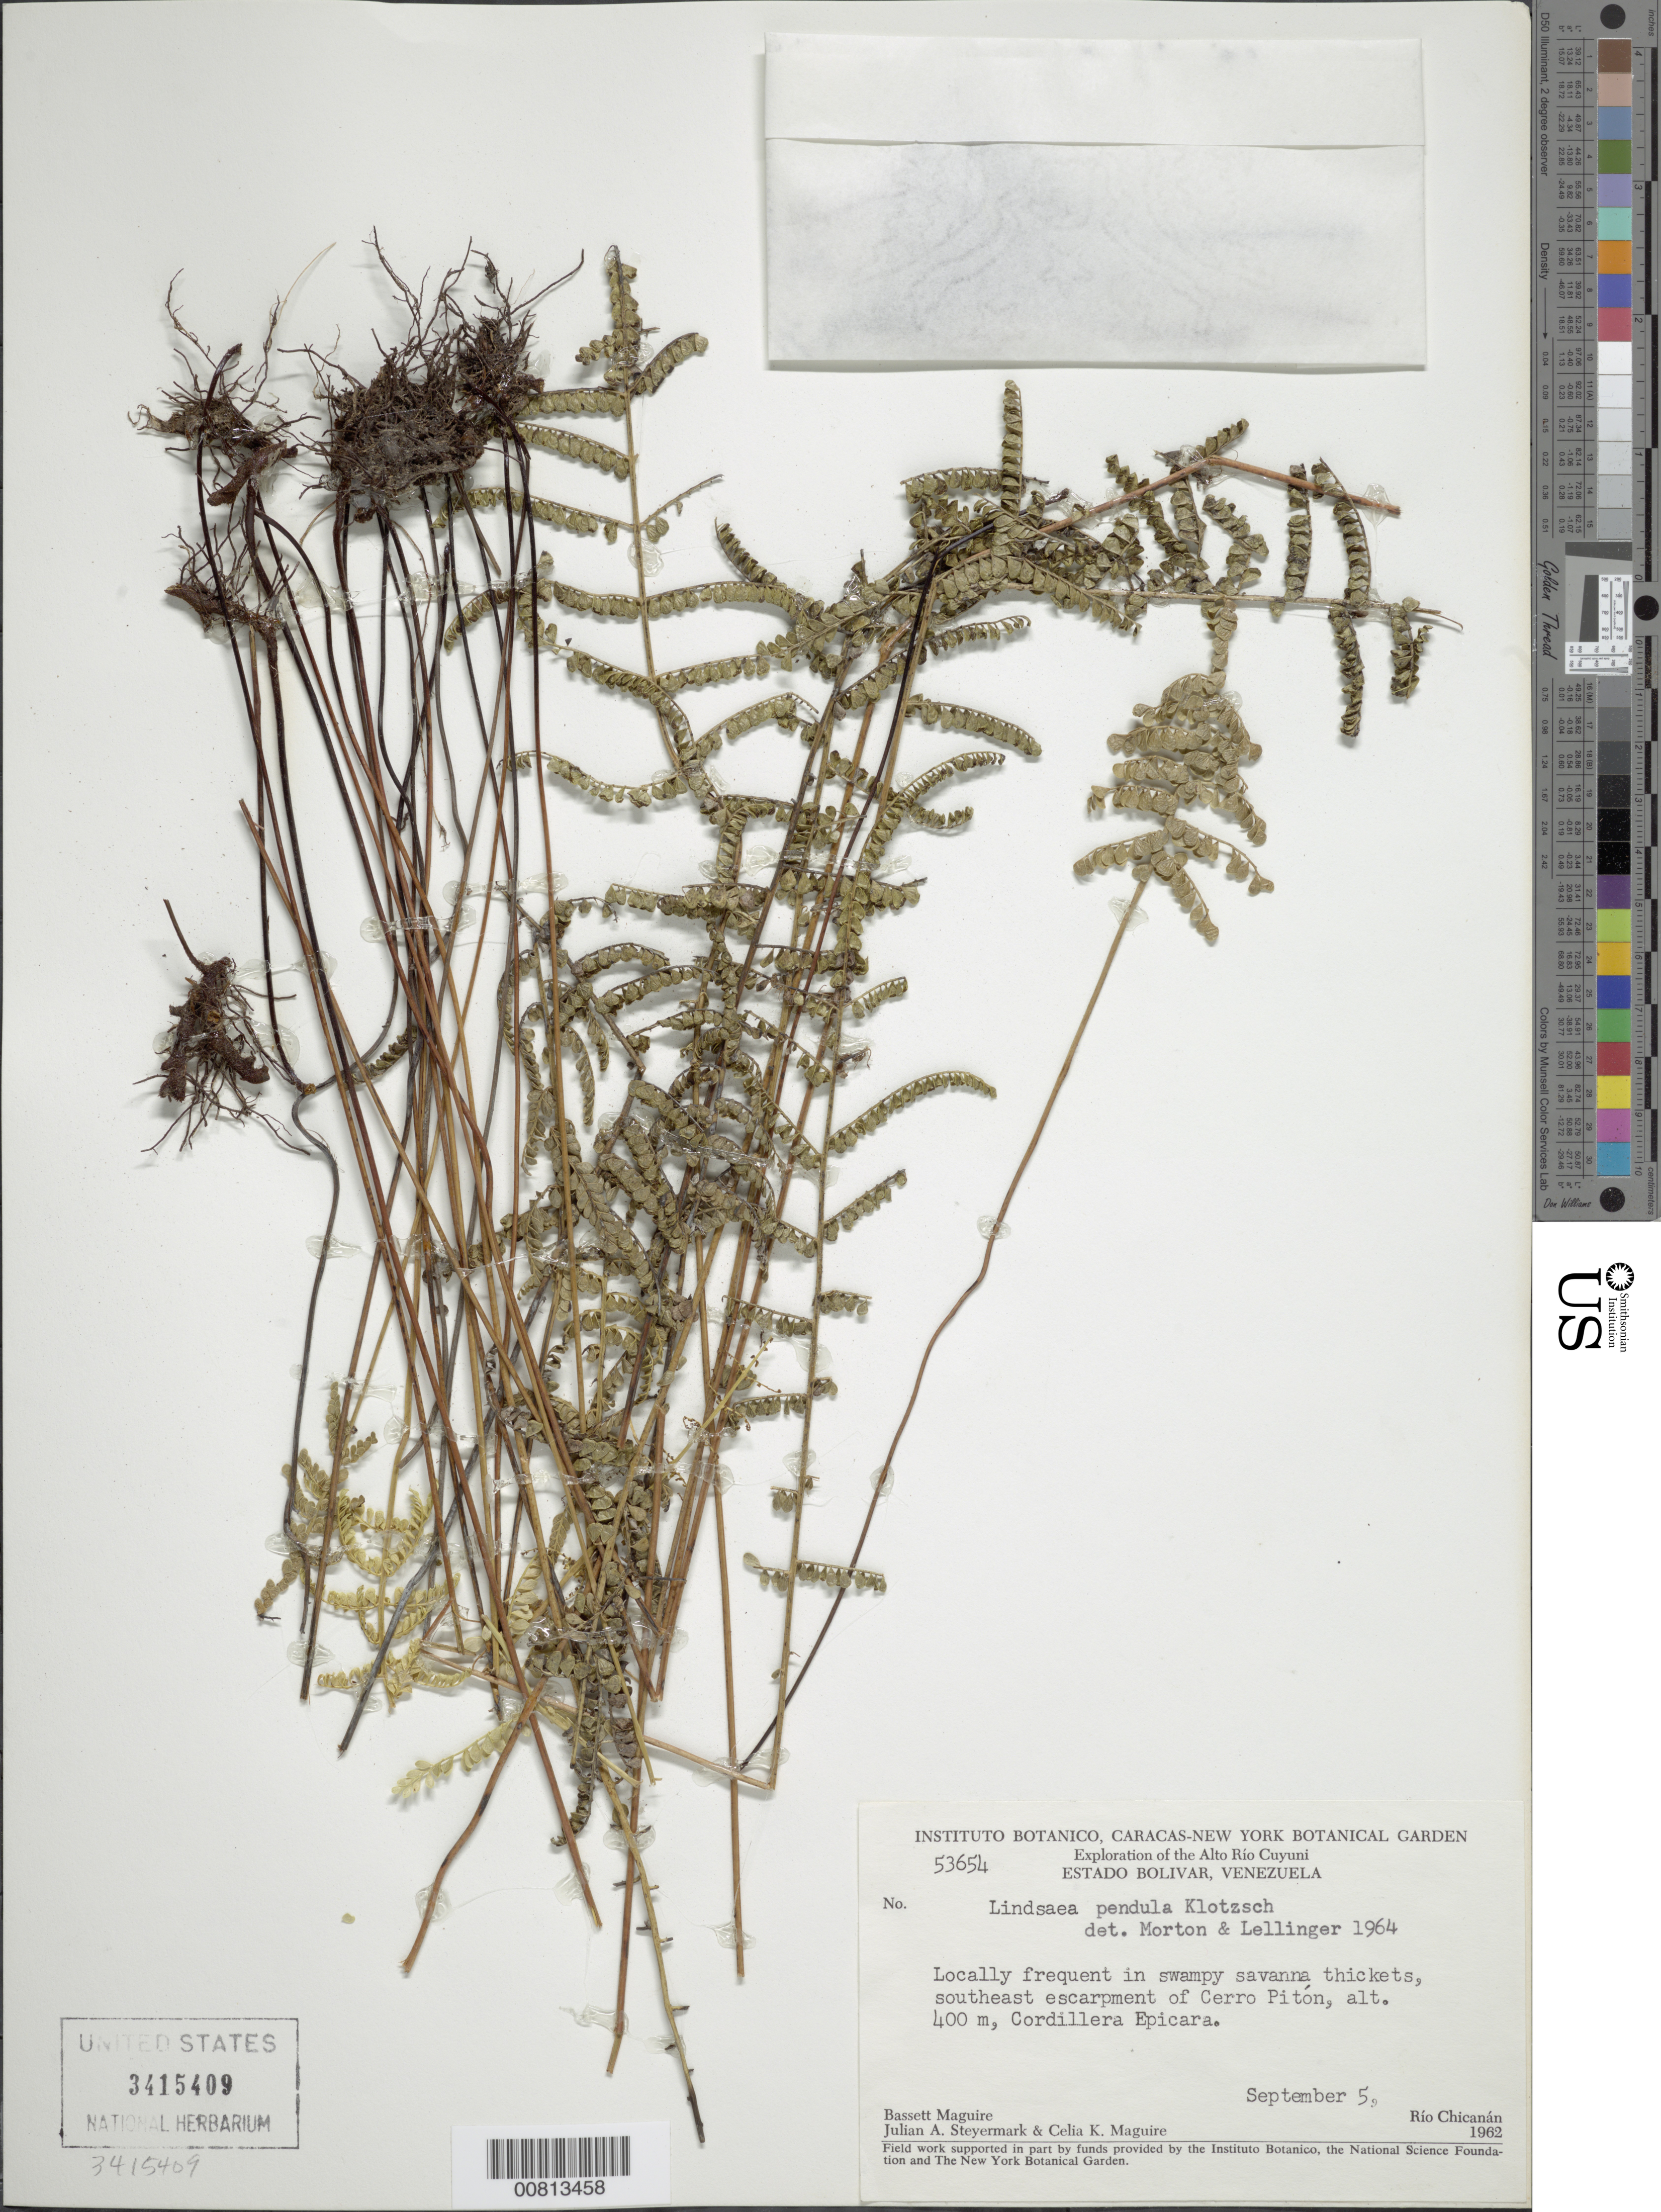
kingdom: Plantae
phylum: Tracheophyta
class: Polypodiopsida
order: Polypodiales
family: Lindsaeaceae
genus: Lindsaea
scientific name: Lindsaea pendula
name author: Klotzsch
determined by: Morton, C. V.; Lellinger, D. B.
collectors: B. Maguire, J. Steyermark & C. K. Maguire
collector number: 53654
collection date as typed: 5-Sep-62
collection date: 1962-09-05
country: Venezuela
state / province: Bolívar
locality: Alto Río Cuyuni, Cerro Pitón, SE escarpment, Cordillera Epicara, Quebrada Tasita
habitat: Swampy savanna thickets, SE escarpment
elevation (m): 400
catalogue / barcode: US 3415409